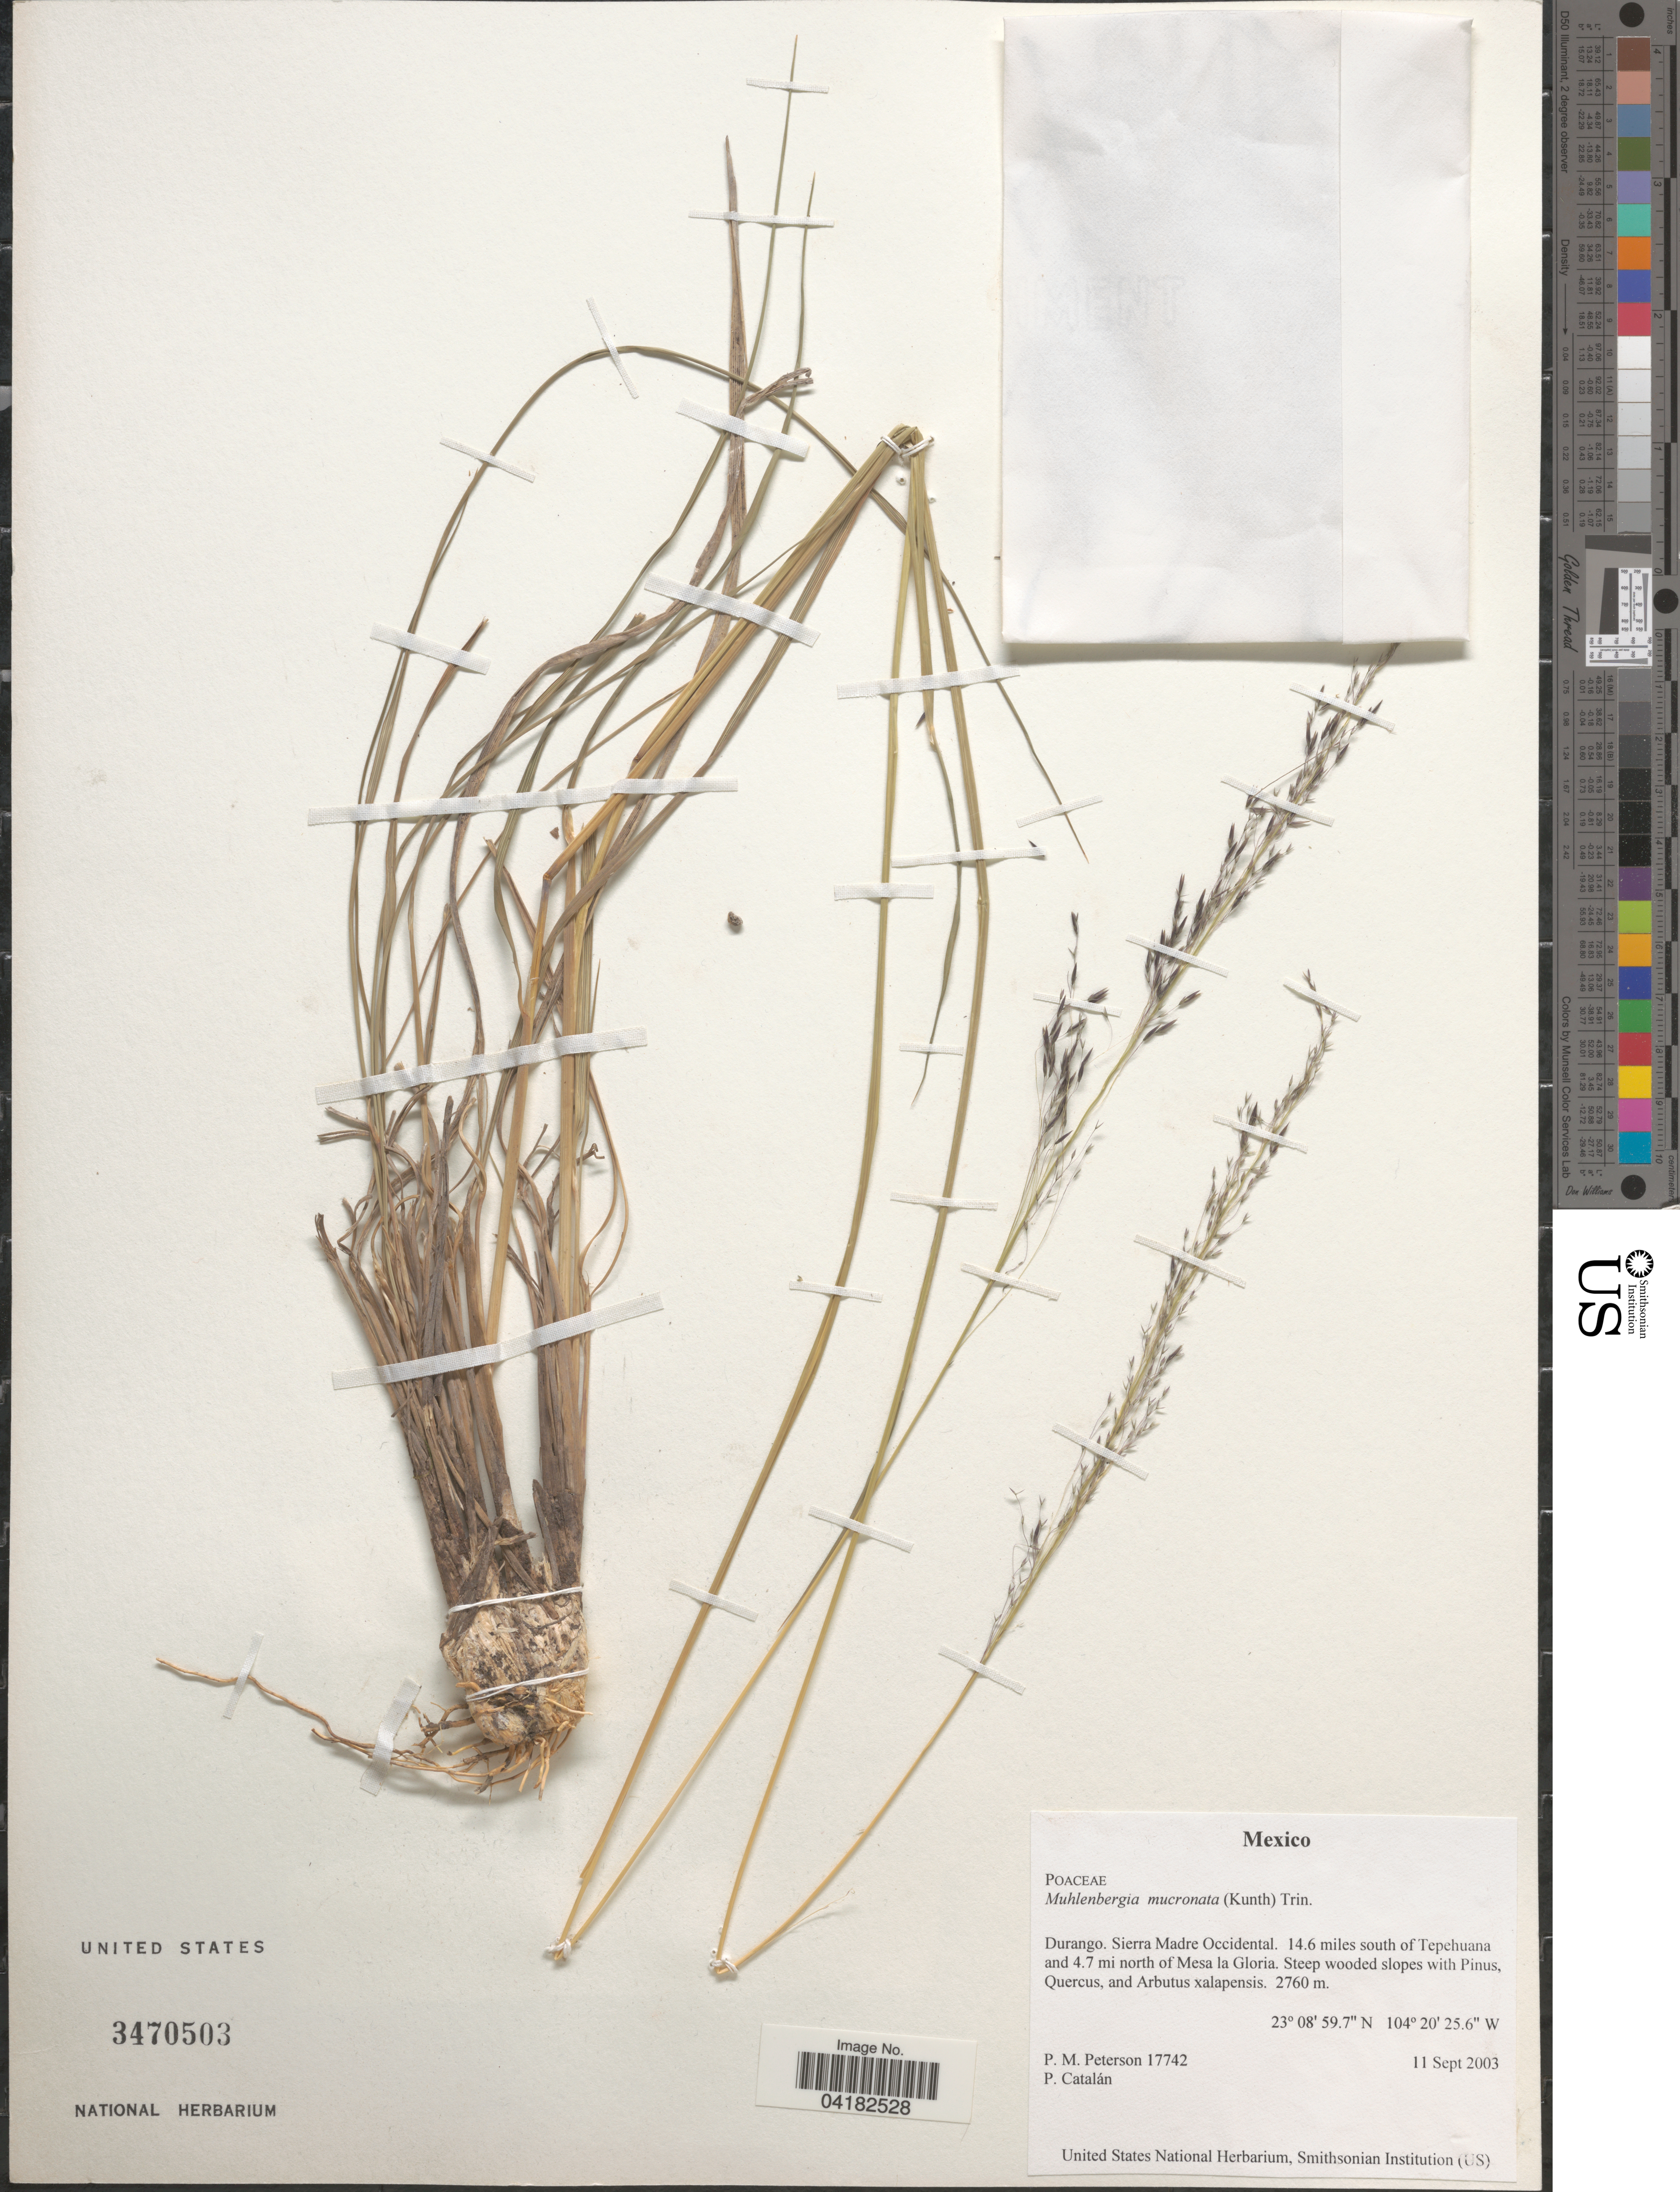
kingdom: Plantae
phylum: Tracheophyta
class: Liliopsida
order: Poales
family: Poaceae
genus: Muhlenbergia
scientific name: Muhlenbergia mucronata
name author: (Kunth) Trin.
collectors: P. M. Peterson & P. Catalán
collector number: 17742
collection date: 2003-09-11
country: Mexico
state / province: Durango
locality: Sierra Madre Occidental. 14.6 miles south of Tepehuana and 4.7 mi north of Mesa la Gloria.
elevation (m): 2760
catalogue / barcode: US 3470503